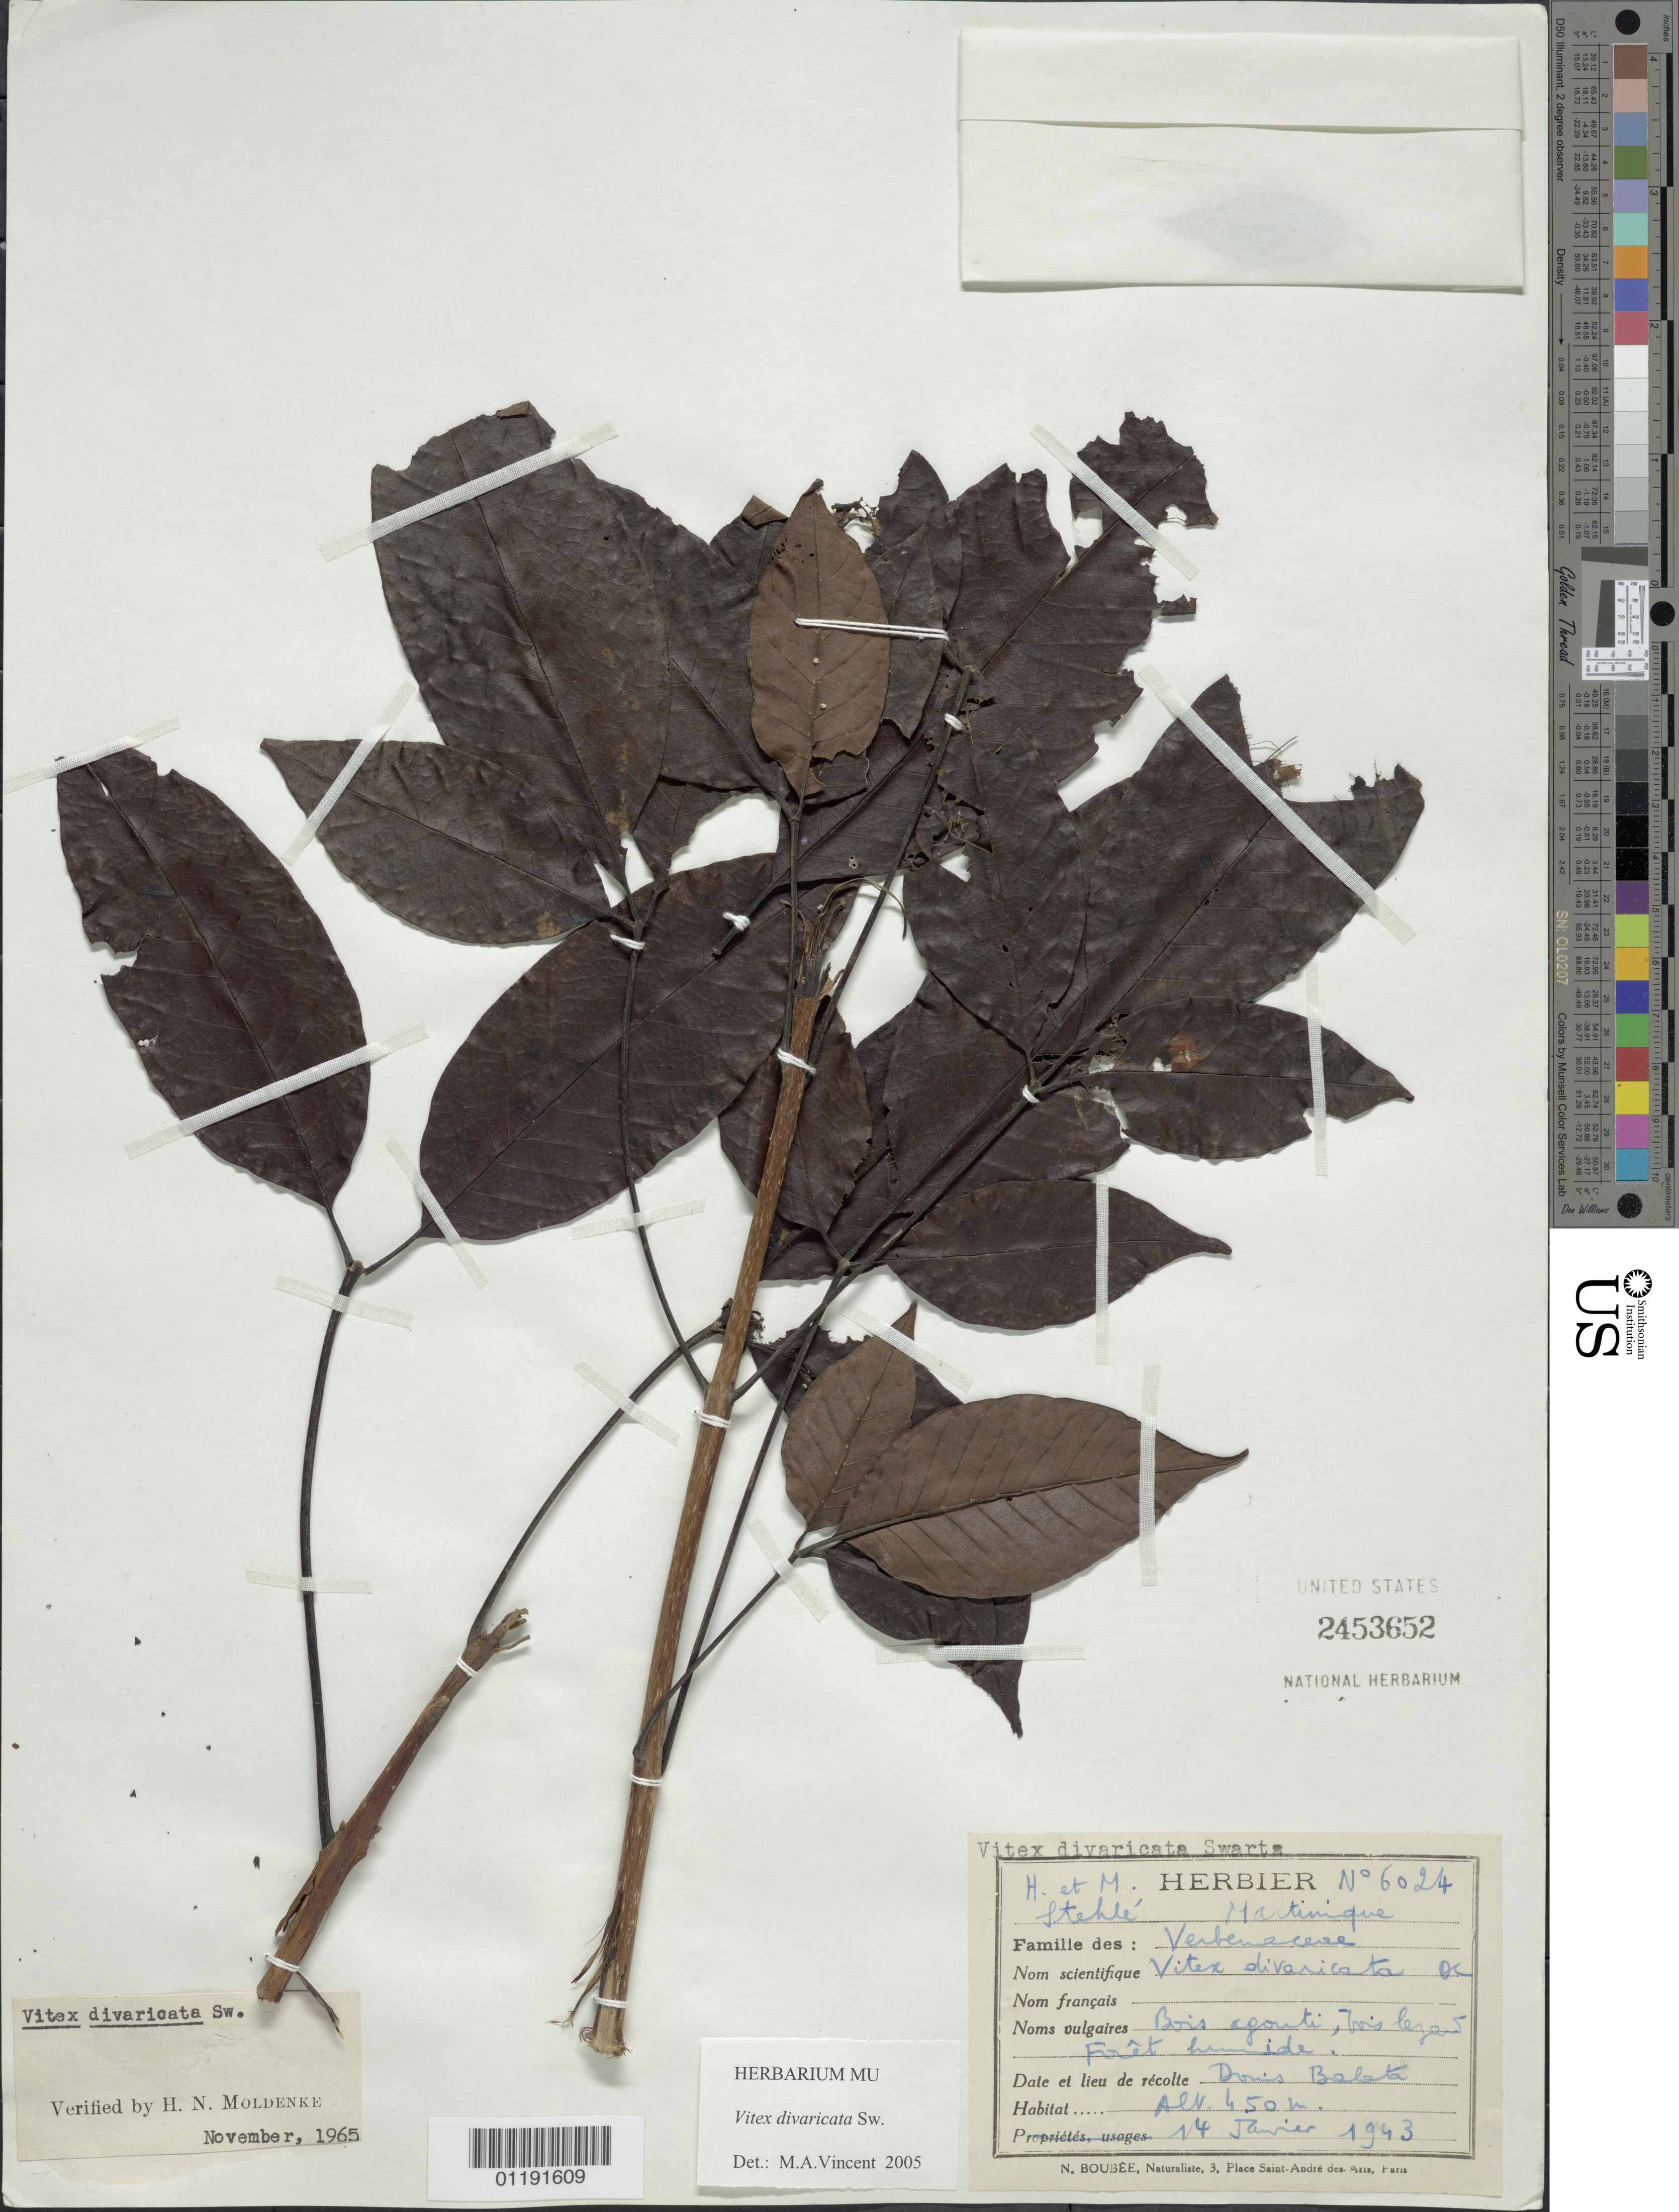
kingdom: Plantae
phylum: Tracheophyta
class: Magnoliopsida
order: Lamiales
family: Lamiaceae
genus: Vitex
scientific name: Vitex divaricata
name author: Sw.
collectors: H. Stehlé & M. Stehlé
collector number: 6024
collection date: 1943-01-14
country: Martinique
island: Martinique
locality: Balata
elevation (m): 450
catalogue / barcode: US 2453652